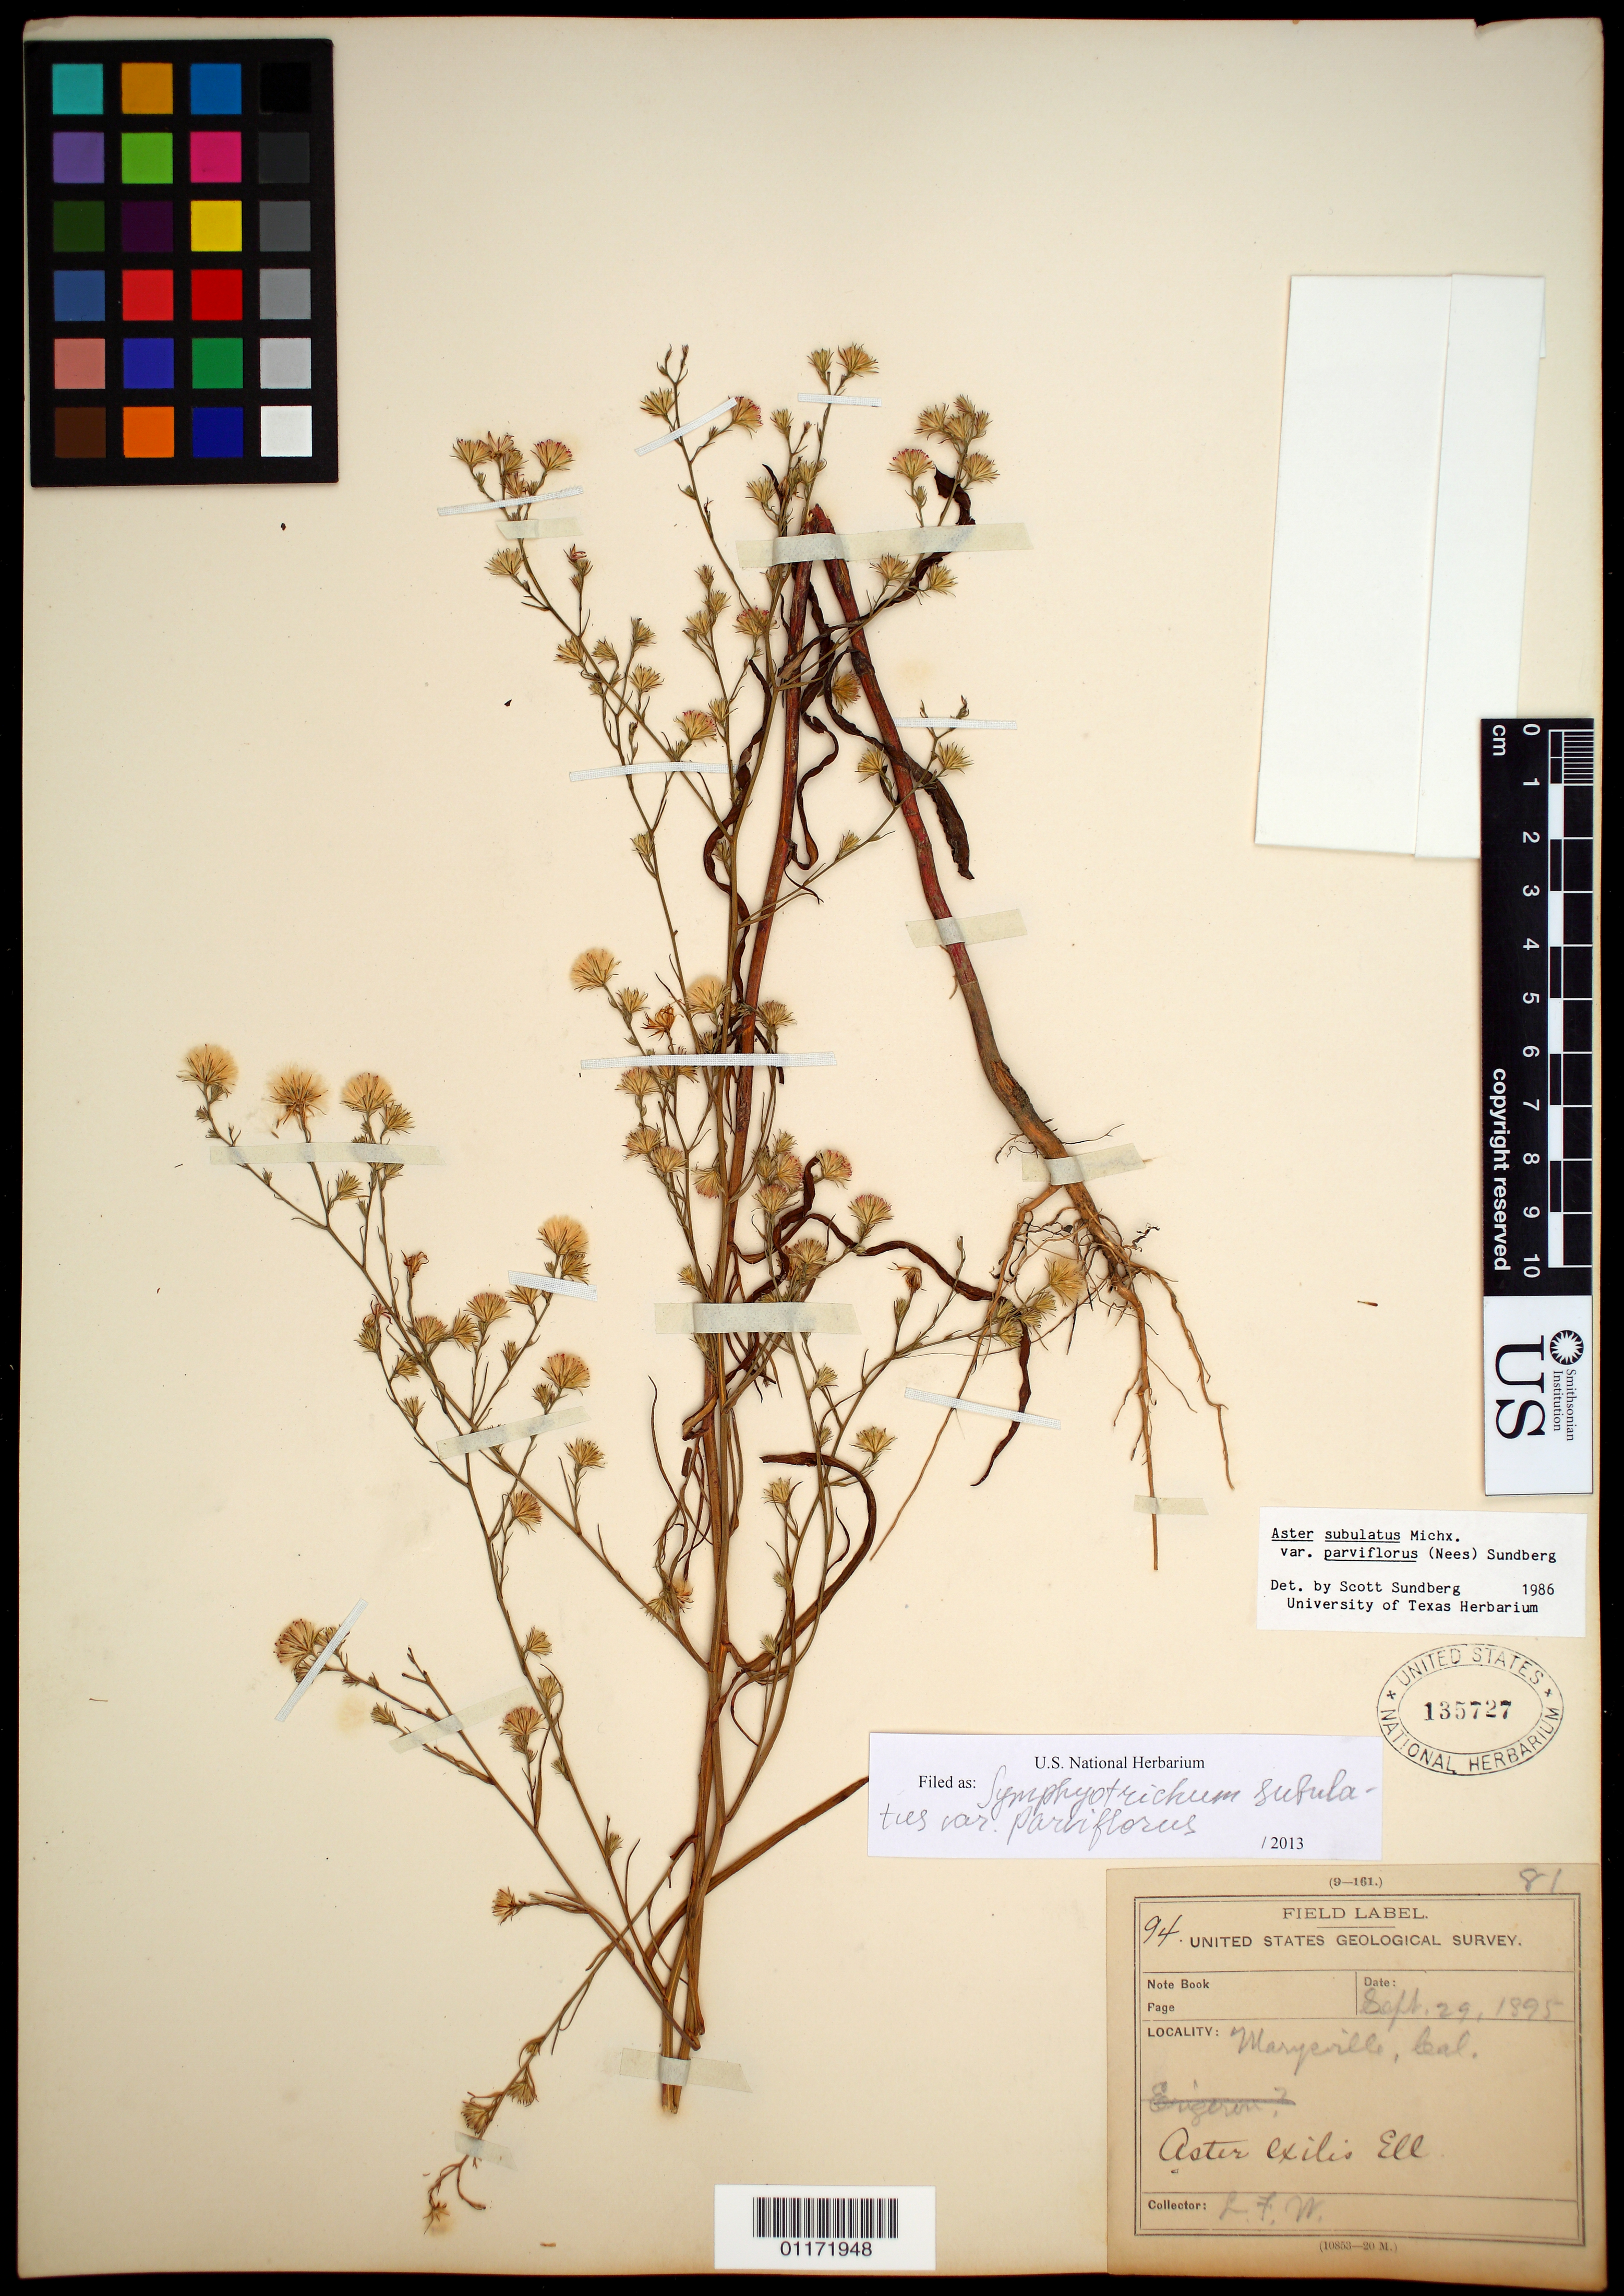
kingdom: Plantae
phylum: Tracheophyta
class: Magnoliopsida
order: Asterales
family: Asteraceae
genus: Symphyotrichum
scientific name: Symphyotrichum subulatum var. parviflorum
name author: (Nees) S.D. Sundb.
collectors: L. F. Ward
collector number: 94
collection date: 1895-09-29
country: United States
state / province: California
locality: Maryeville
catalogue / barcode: US 135727